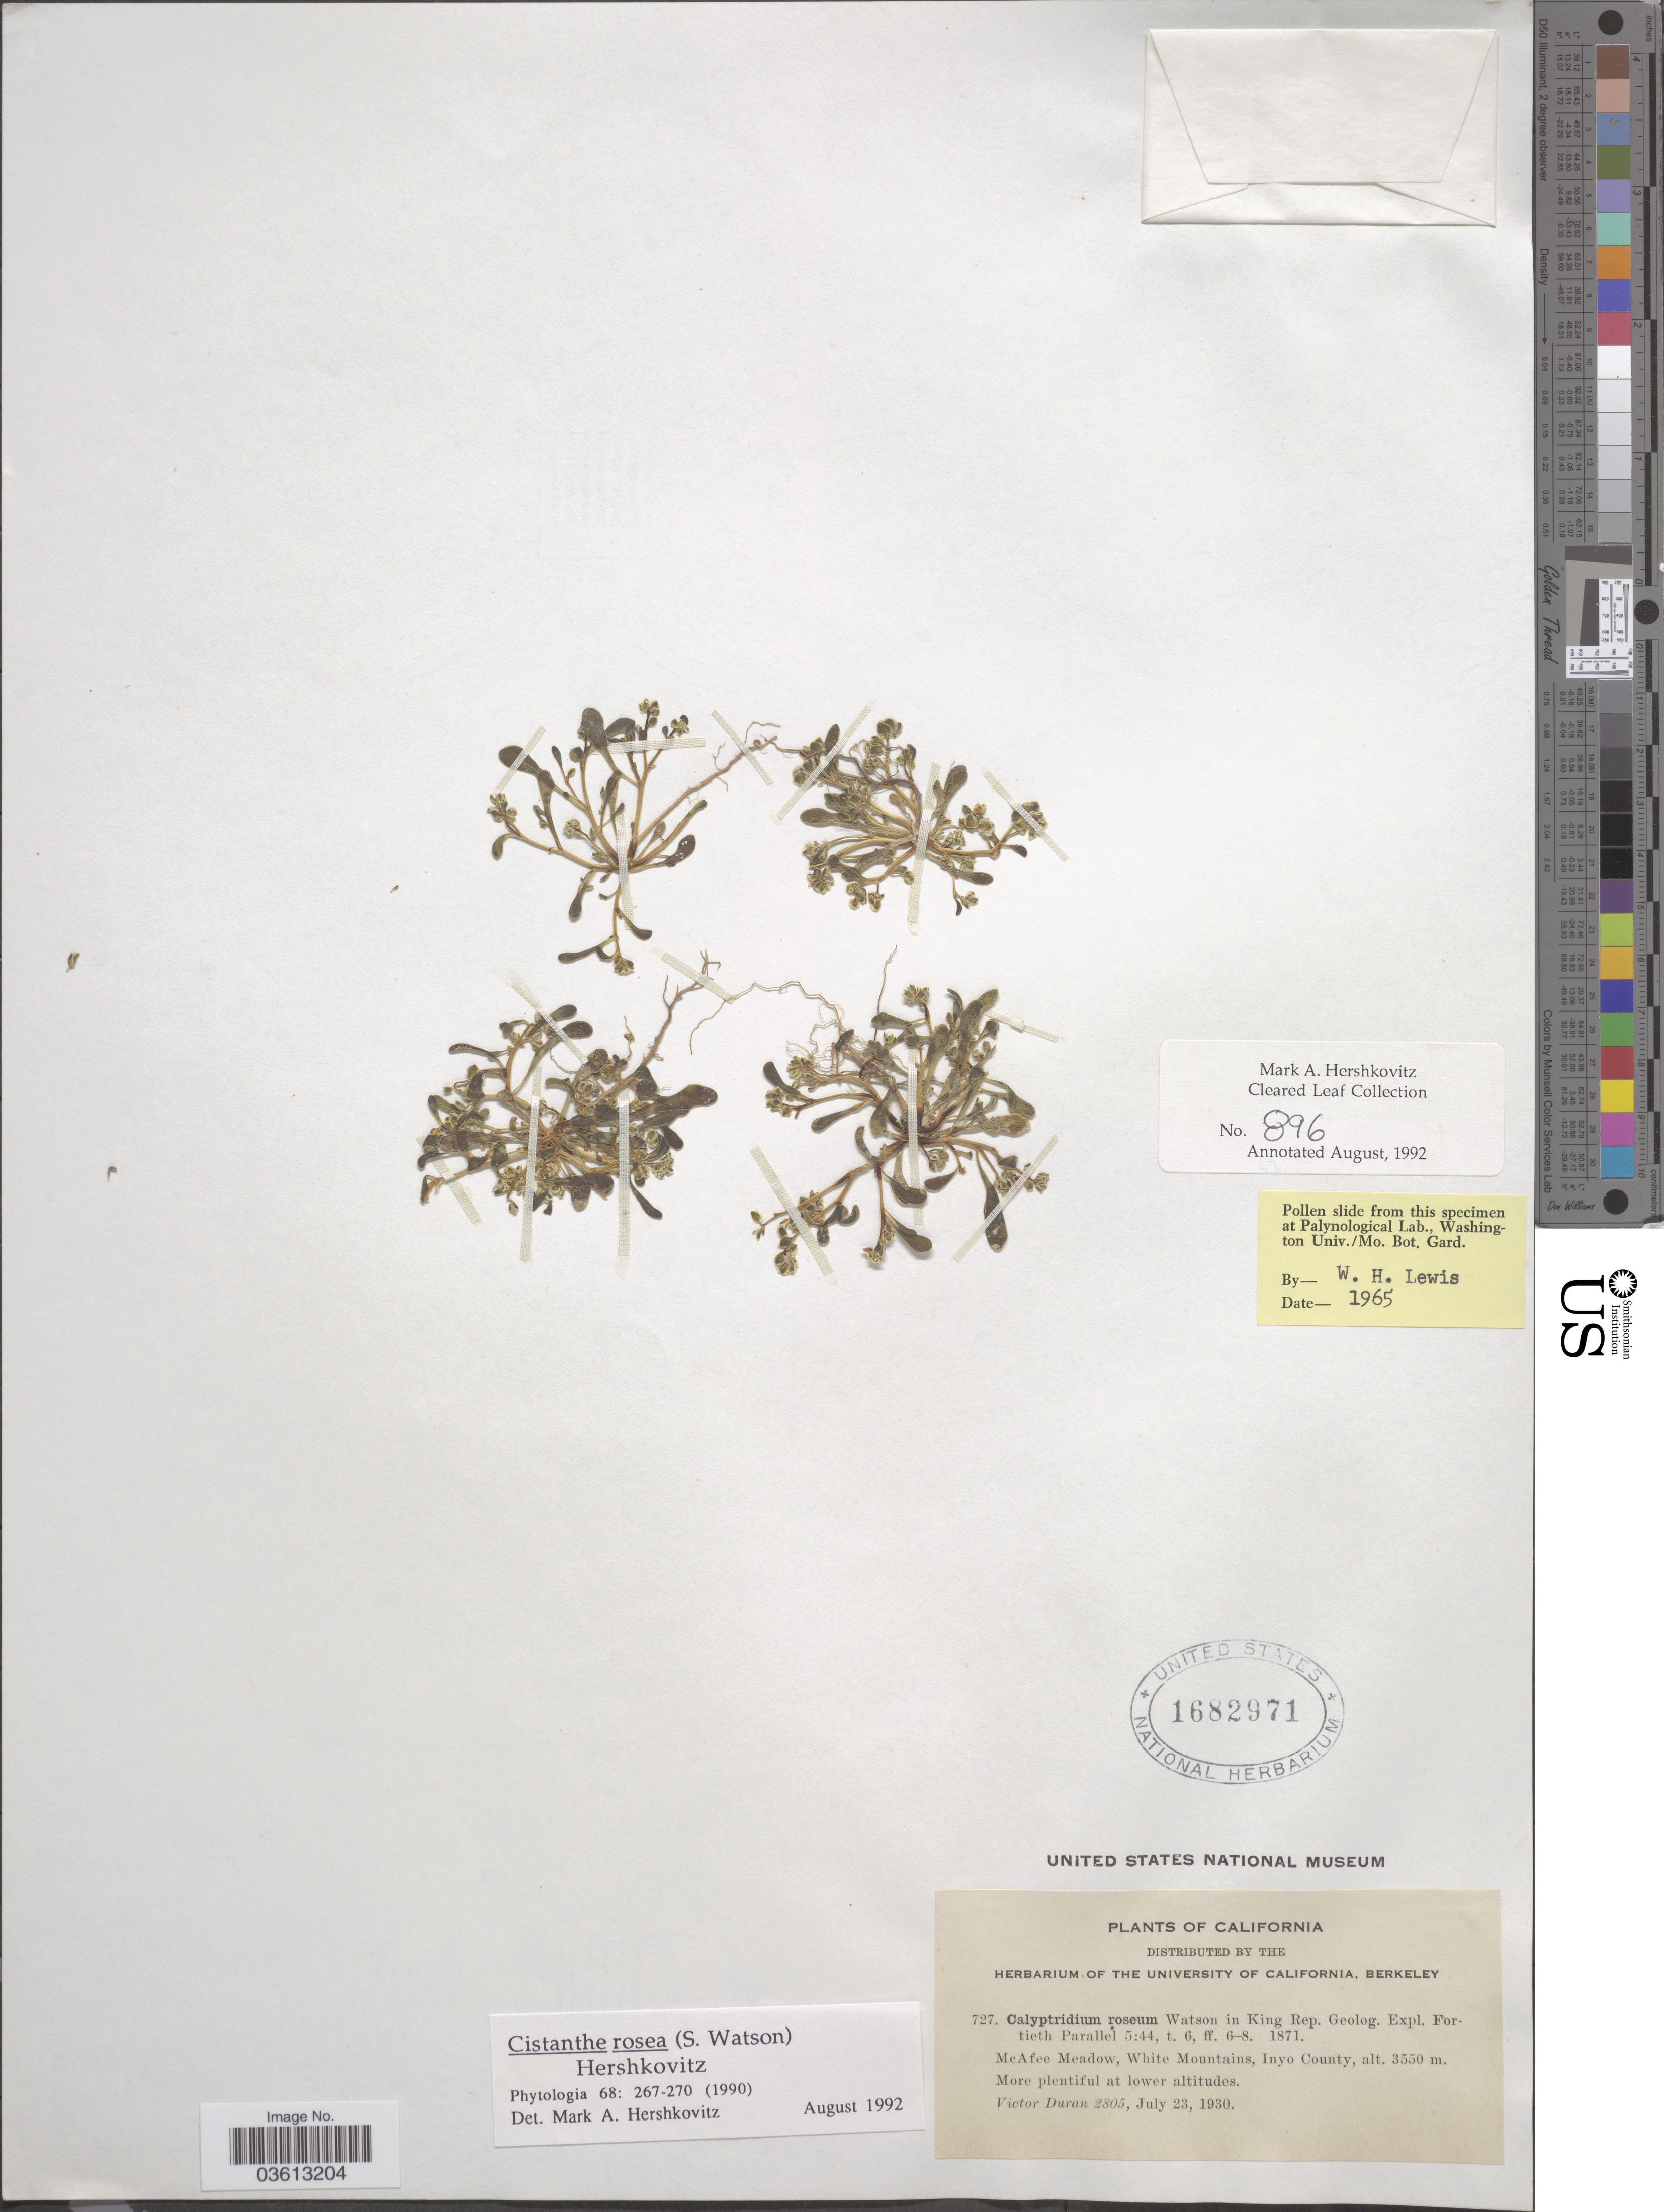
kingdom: Plantae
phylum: Tracheophyta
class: Magnoliopsida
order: Caryophyllales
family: Montiaceae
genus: Calandrinia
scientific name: Calandrinia rosea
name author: Phil.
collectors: V. Duran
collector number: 2805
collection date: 1930-07-23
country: United States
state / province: California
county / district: Inyo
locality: McAfee Meadow, White Mountains, Inyo County.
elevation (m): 3550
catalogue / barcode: US 1682971